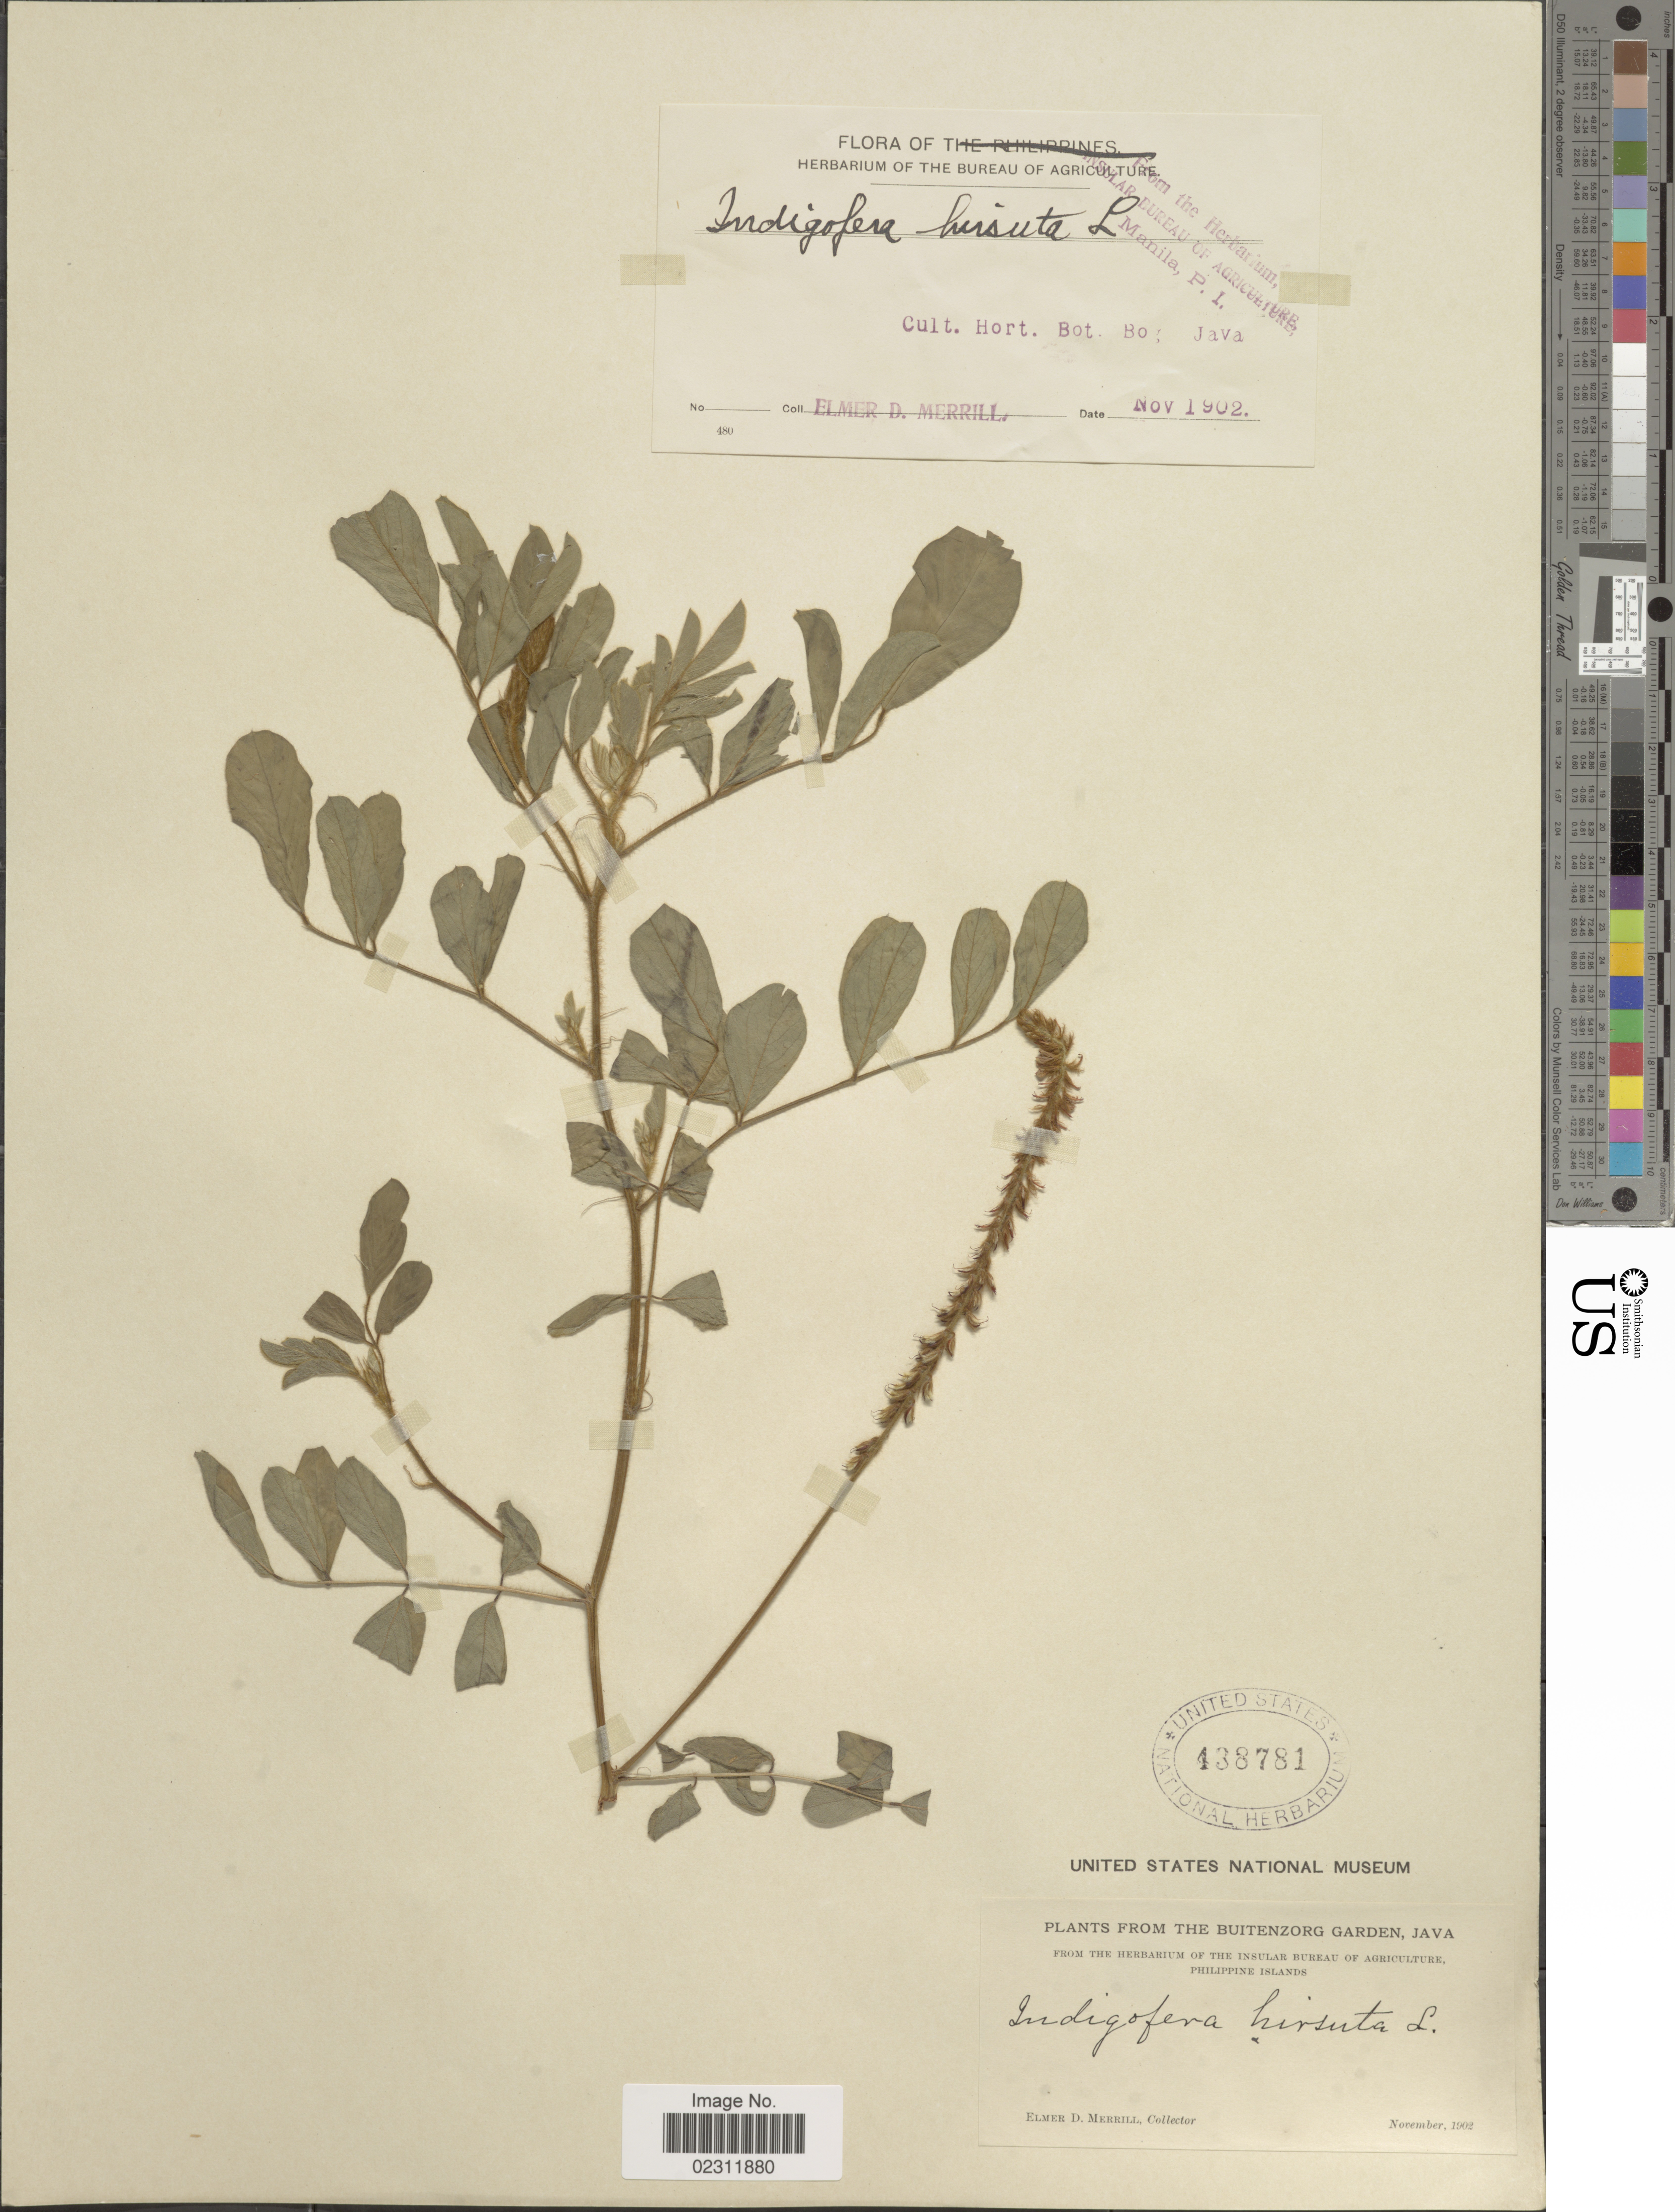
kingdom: Plantae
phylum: Tracheophyta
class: Magnoliopsida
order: Fabales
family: Fabaceae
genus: Indigofera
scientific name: Indigofera hirsuta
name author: L.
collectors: E. D. Merrill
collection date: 1902-11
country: Indonesia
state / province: Java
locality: Buitenzorg Garden, Hort. Bot. Bog. Java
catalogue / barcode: US 438781